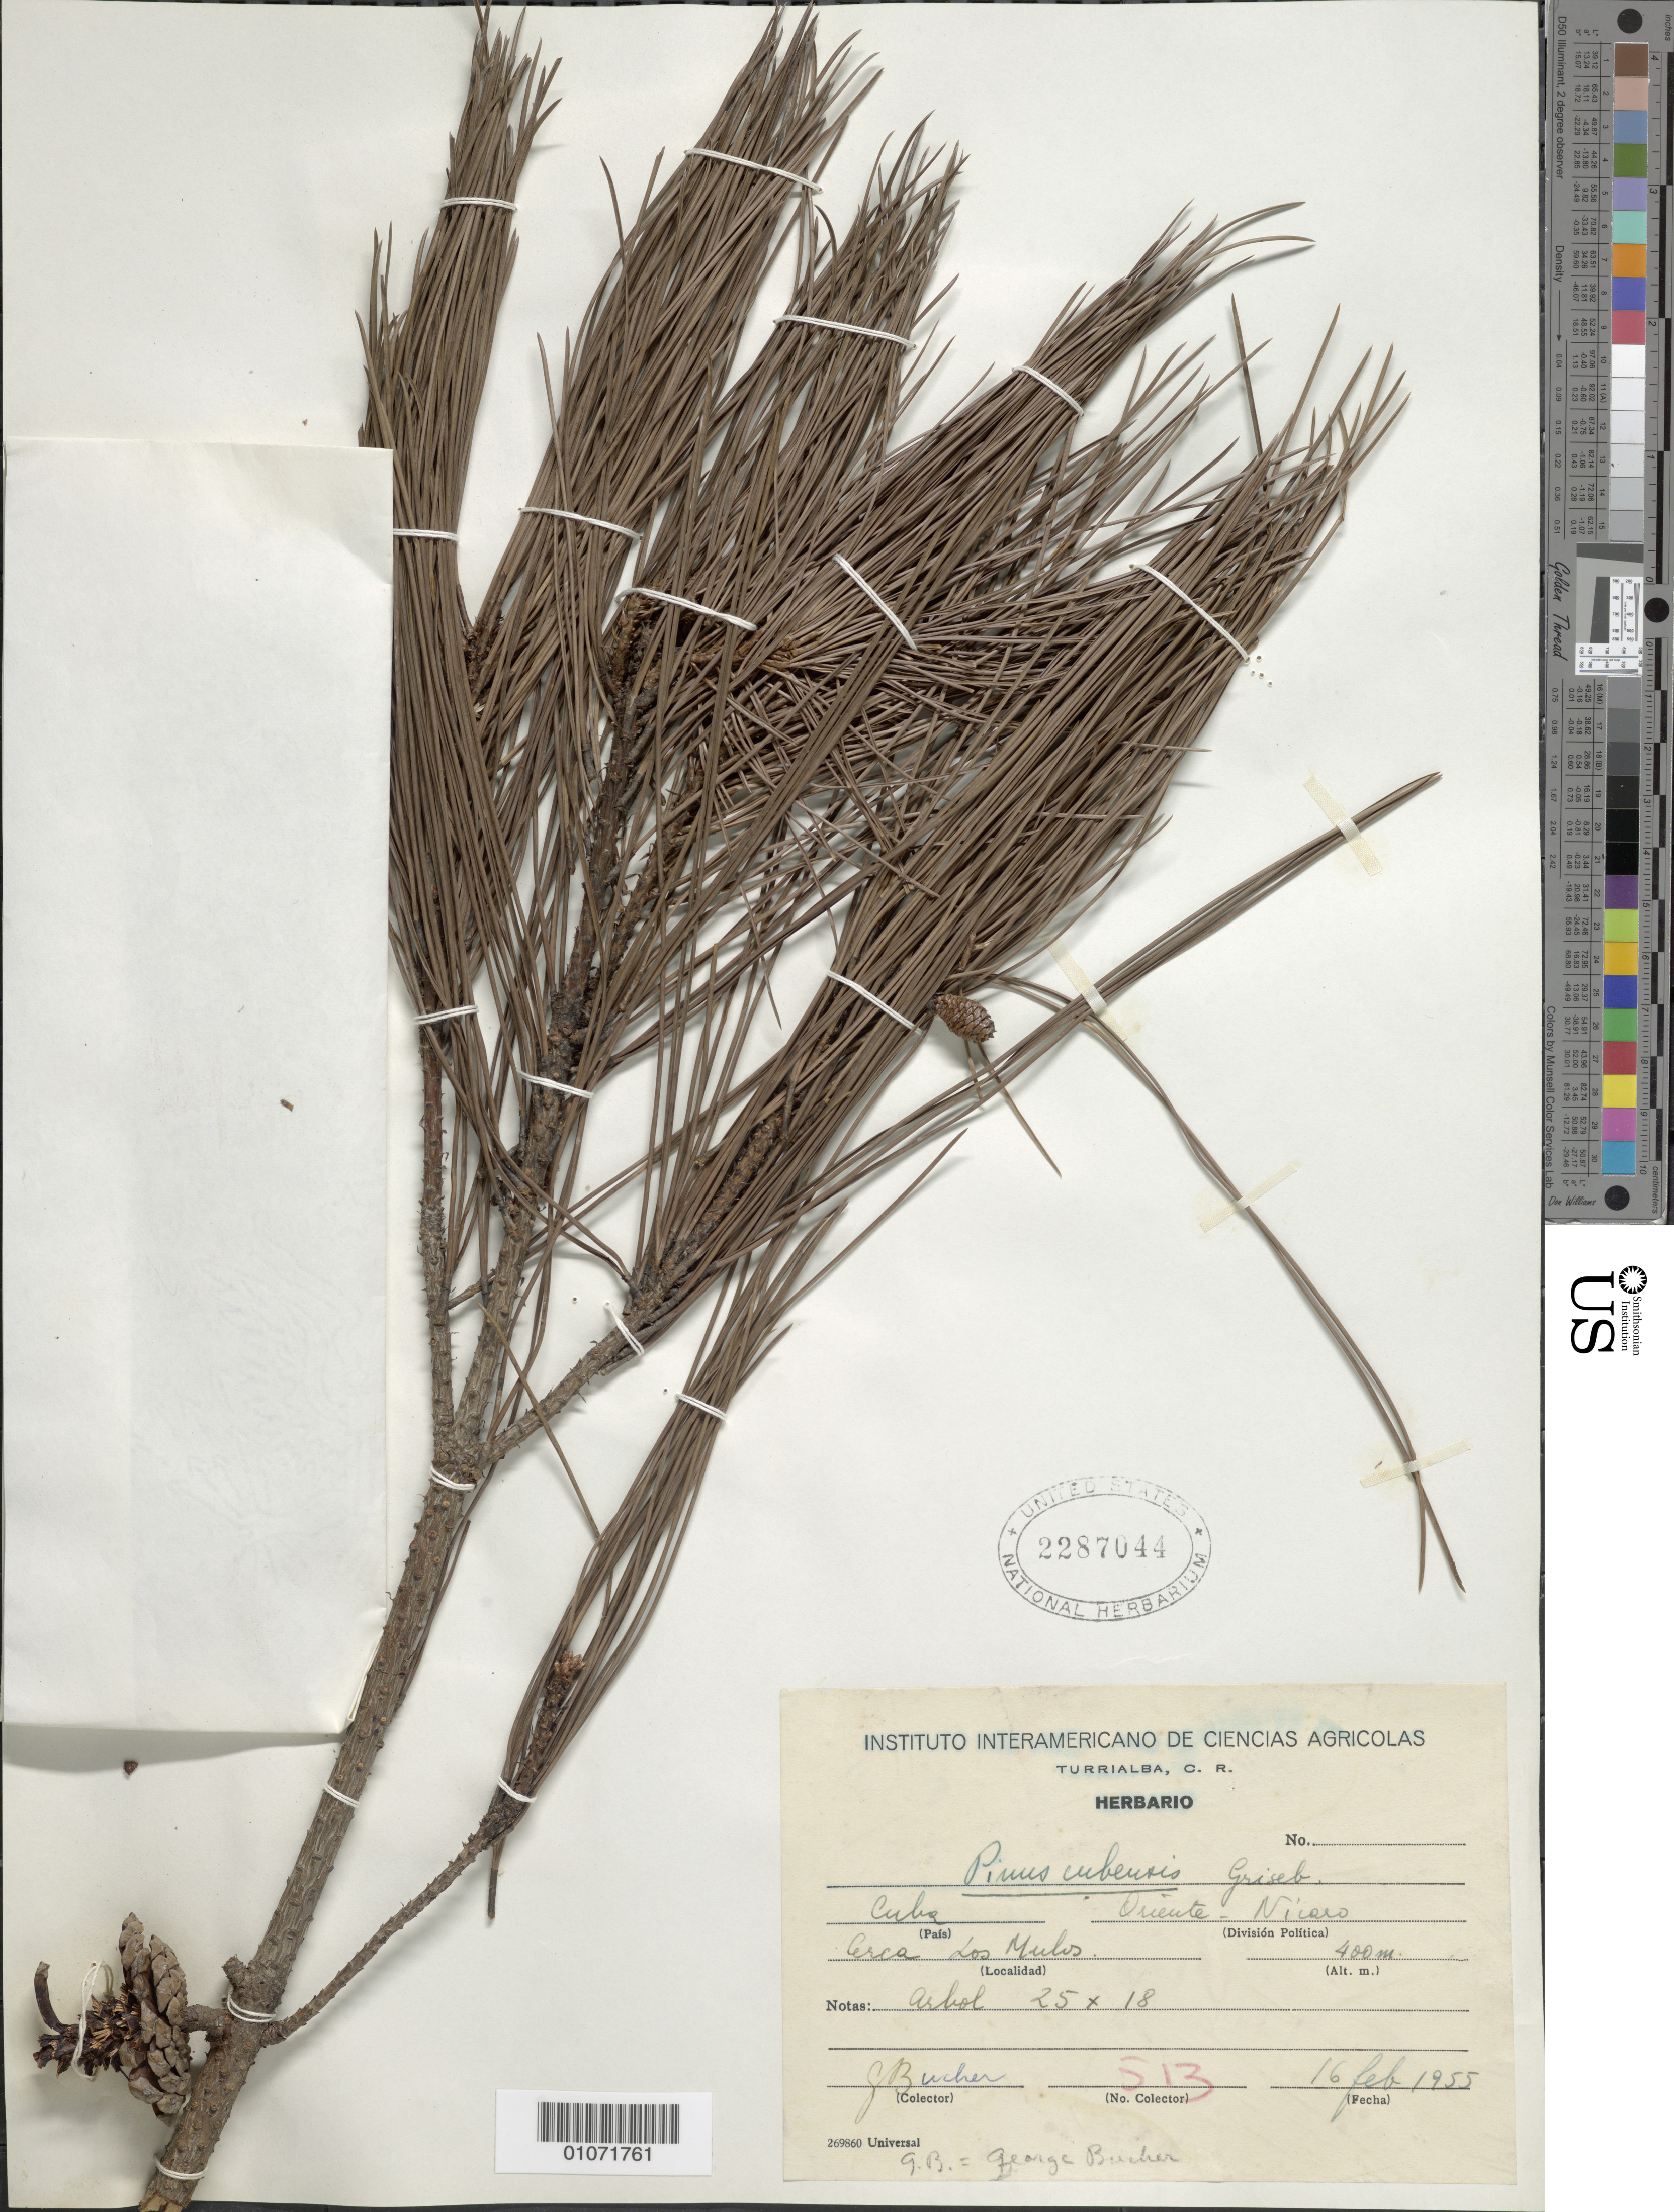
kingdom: Plantae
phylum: Tracheophyta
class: Pinopsida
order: Pinales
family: Pinaceae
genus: Pinus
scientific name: Pinus cubensis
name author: Griseb.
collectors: G. C. Bucher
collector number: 513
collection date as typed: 16 Feb 1955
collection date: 1955-02-16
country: Cuba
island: Cuba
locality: Oriente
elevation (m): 400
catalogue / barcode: US 2287044